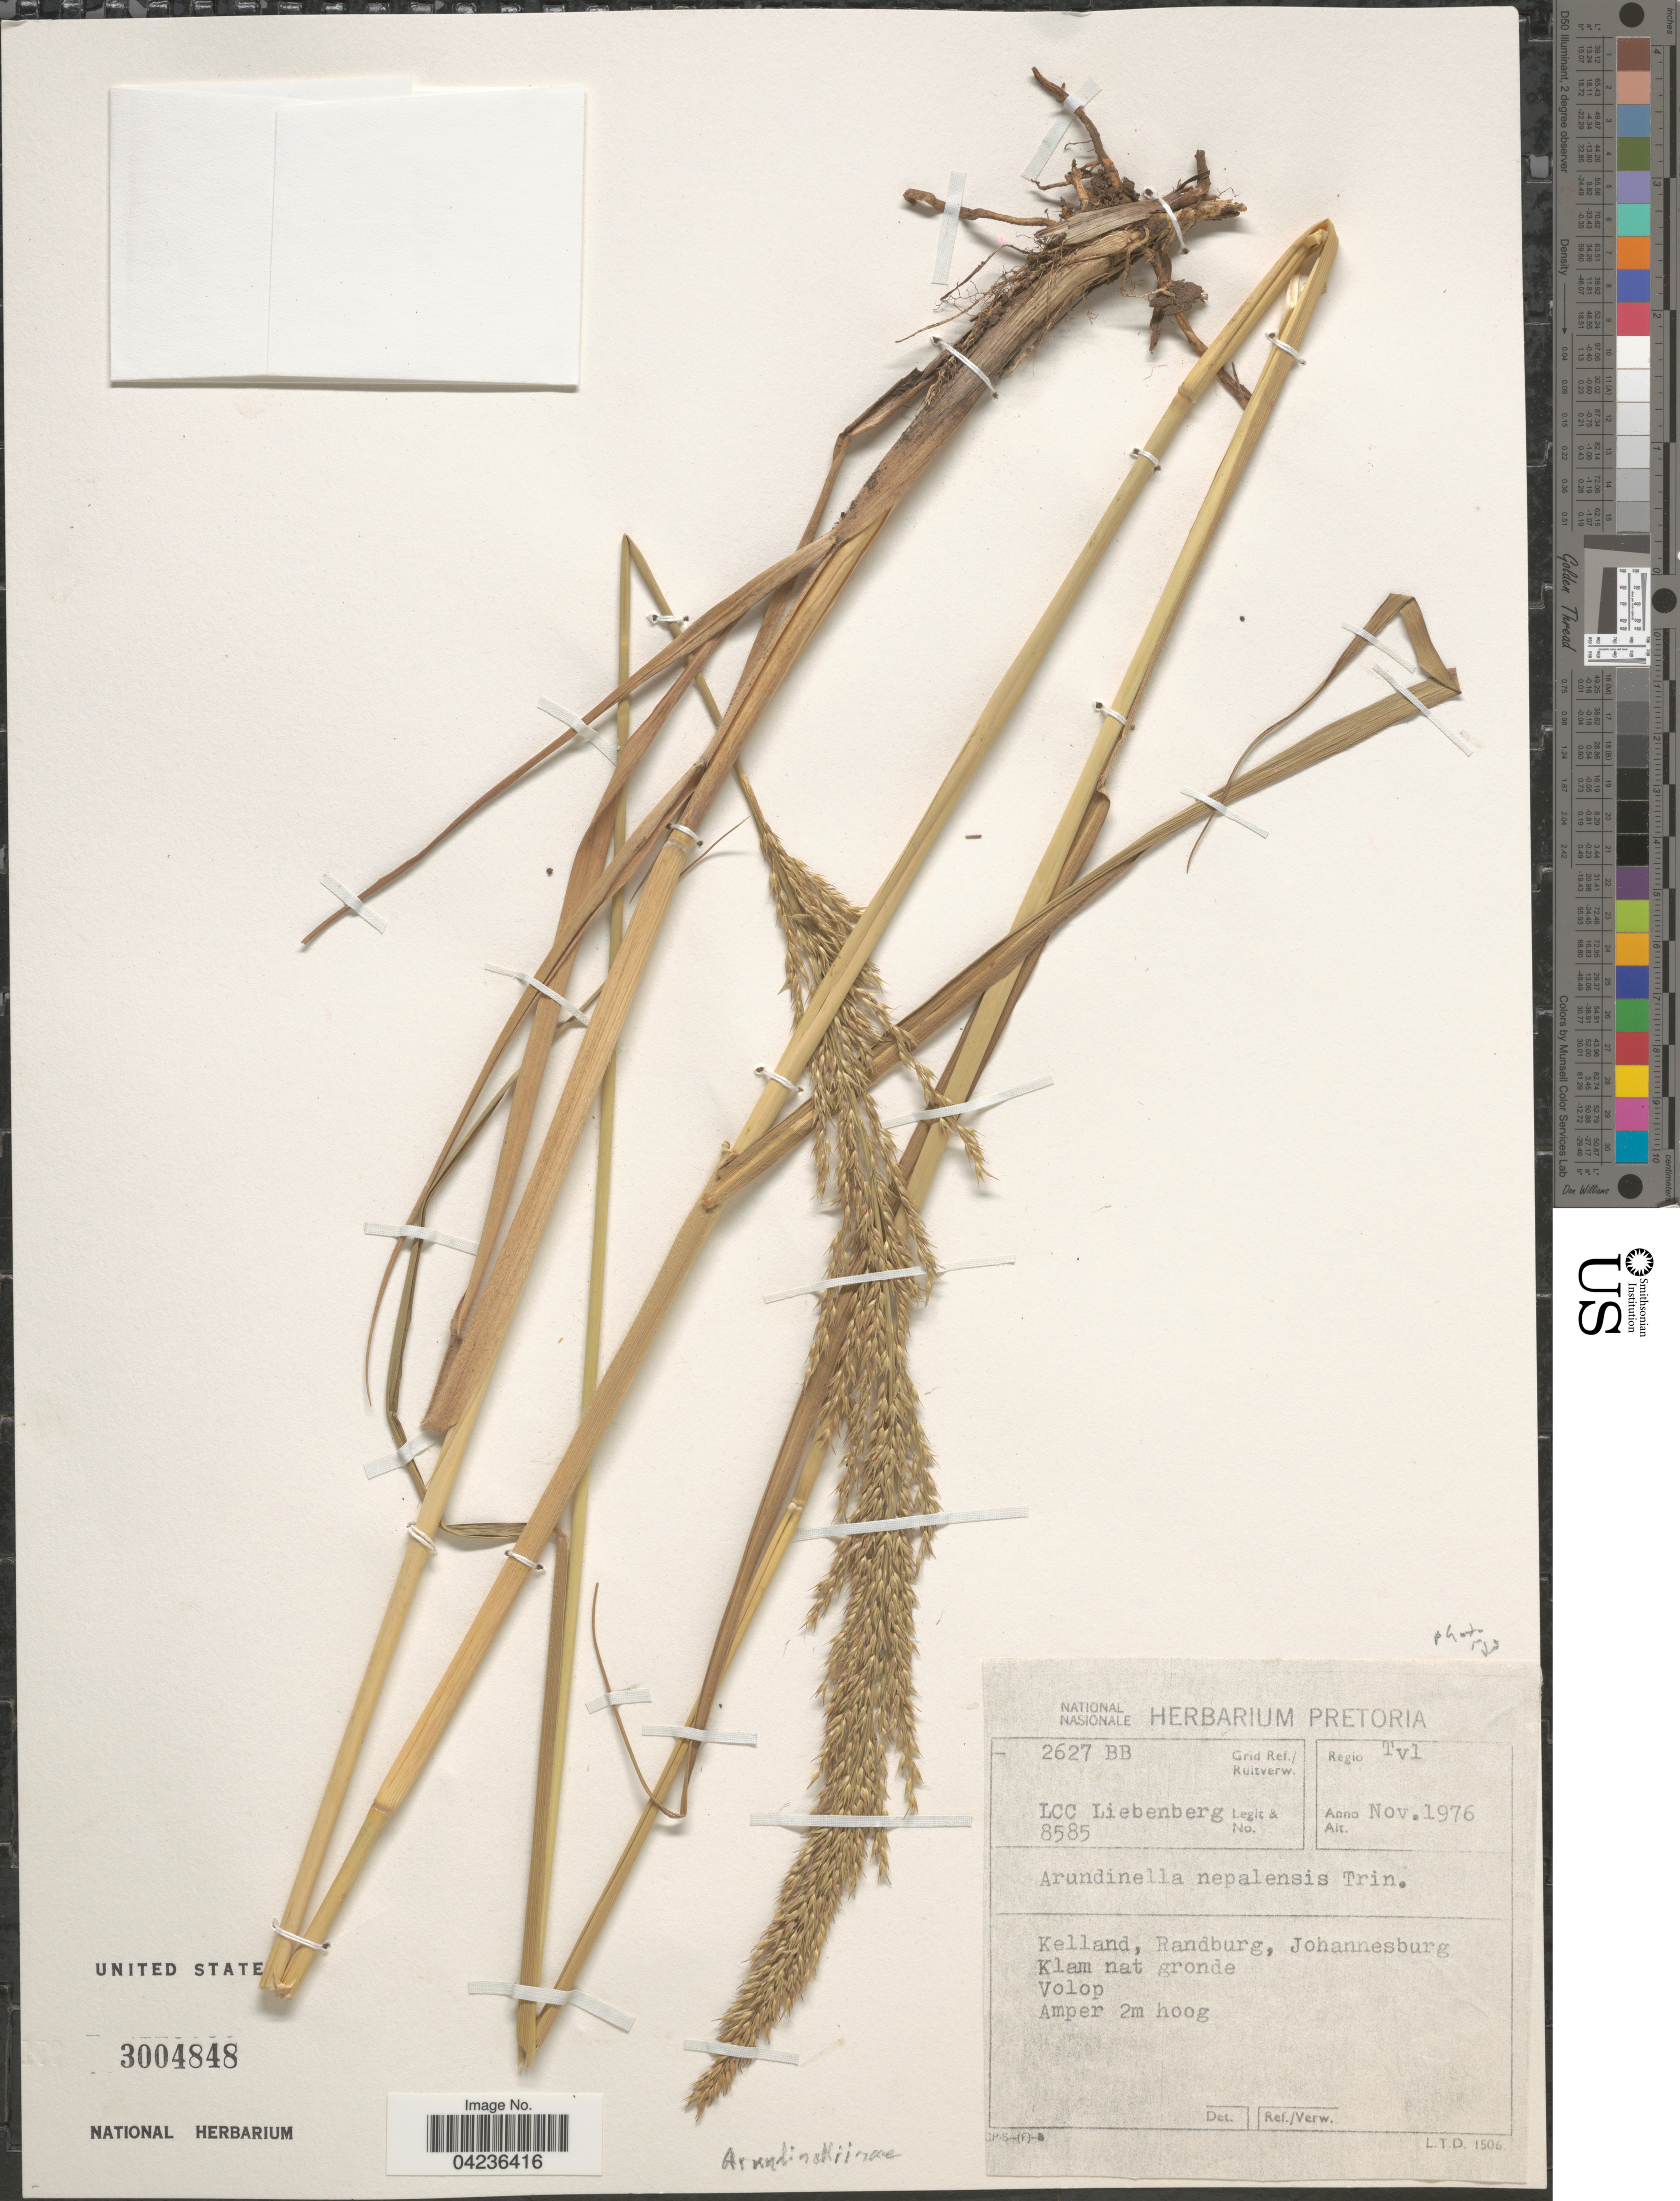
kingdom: Plantae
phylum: Tracheophyta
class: Liliopsida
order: Poales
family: Poaceae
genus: Arundinella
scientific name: Arundinella nepalensis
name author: Trin.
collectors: L. Liebenberg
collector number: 8585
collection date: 1976-11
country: South Africa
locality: Grid Ref./Ruitverw. 2627 BB. Regio Tvl. Kelland, Randburg, Johannesburg.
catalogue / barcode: US 3004848